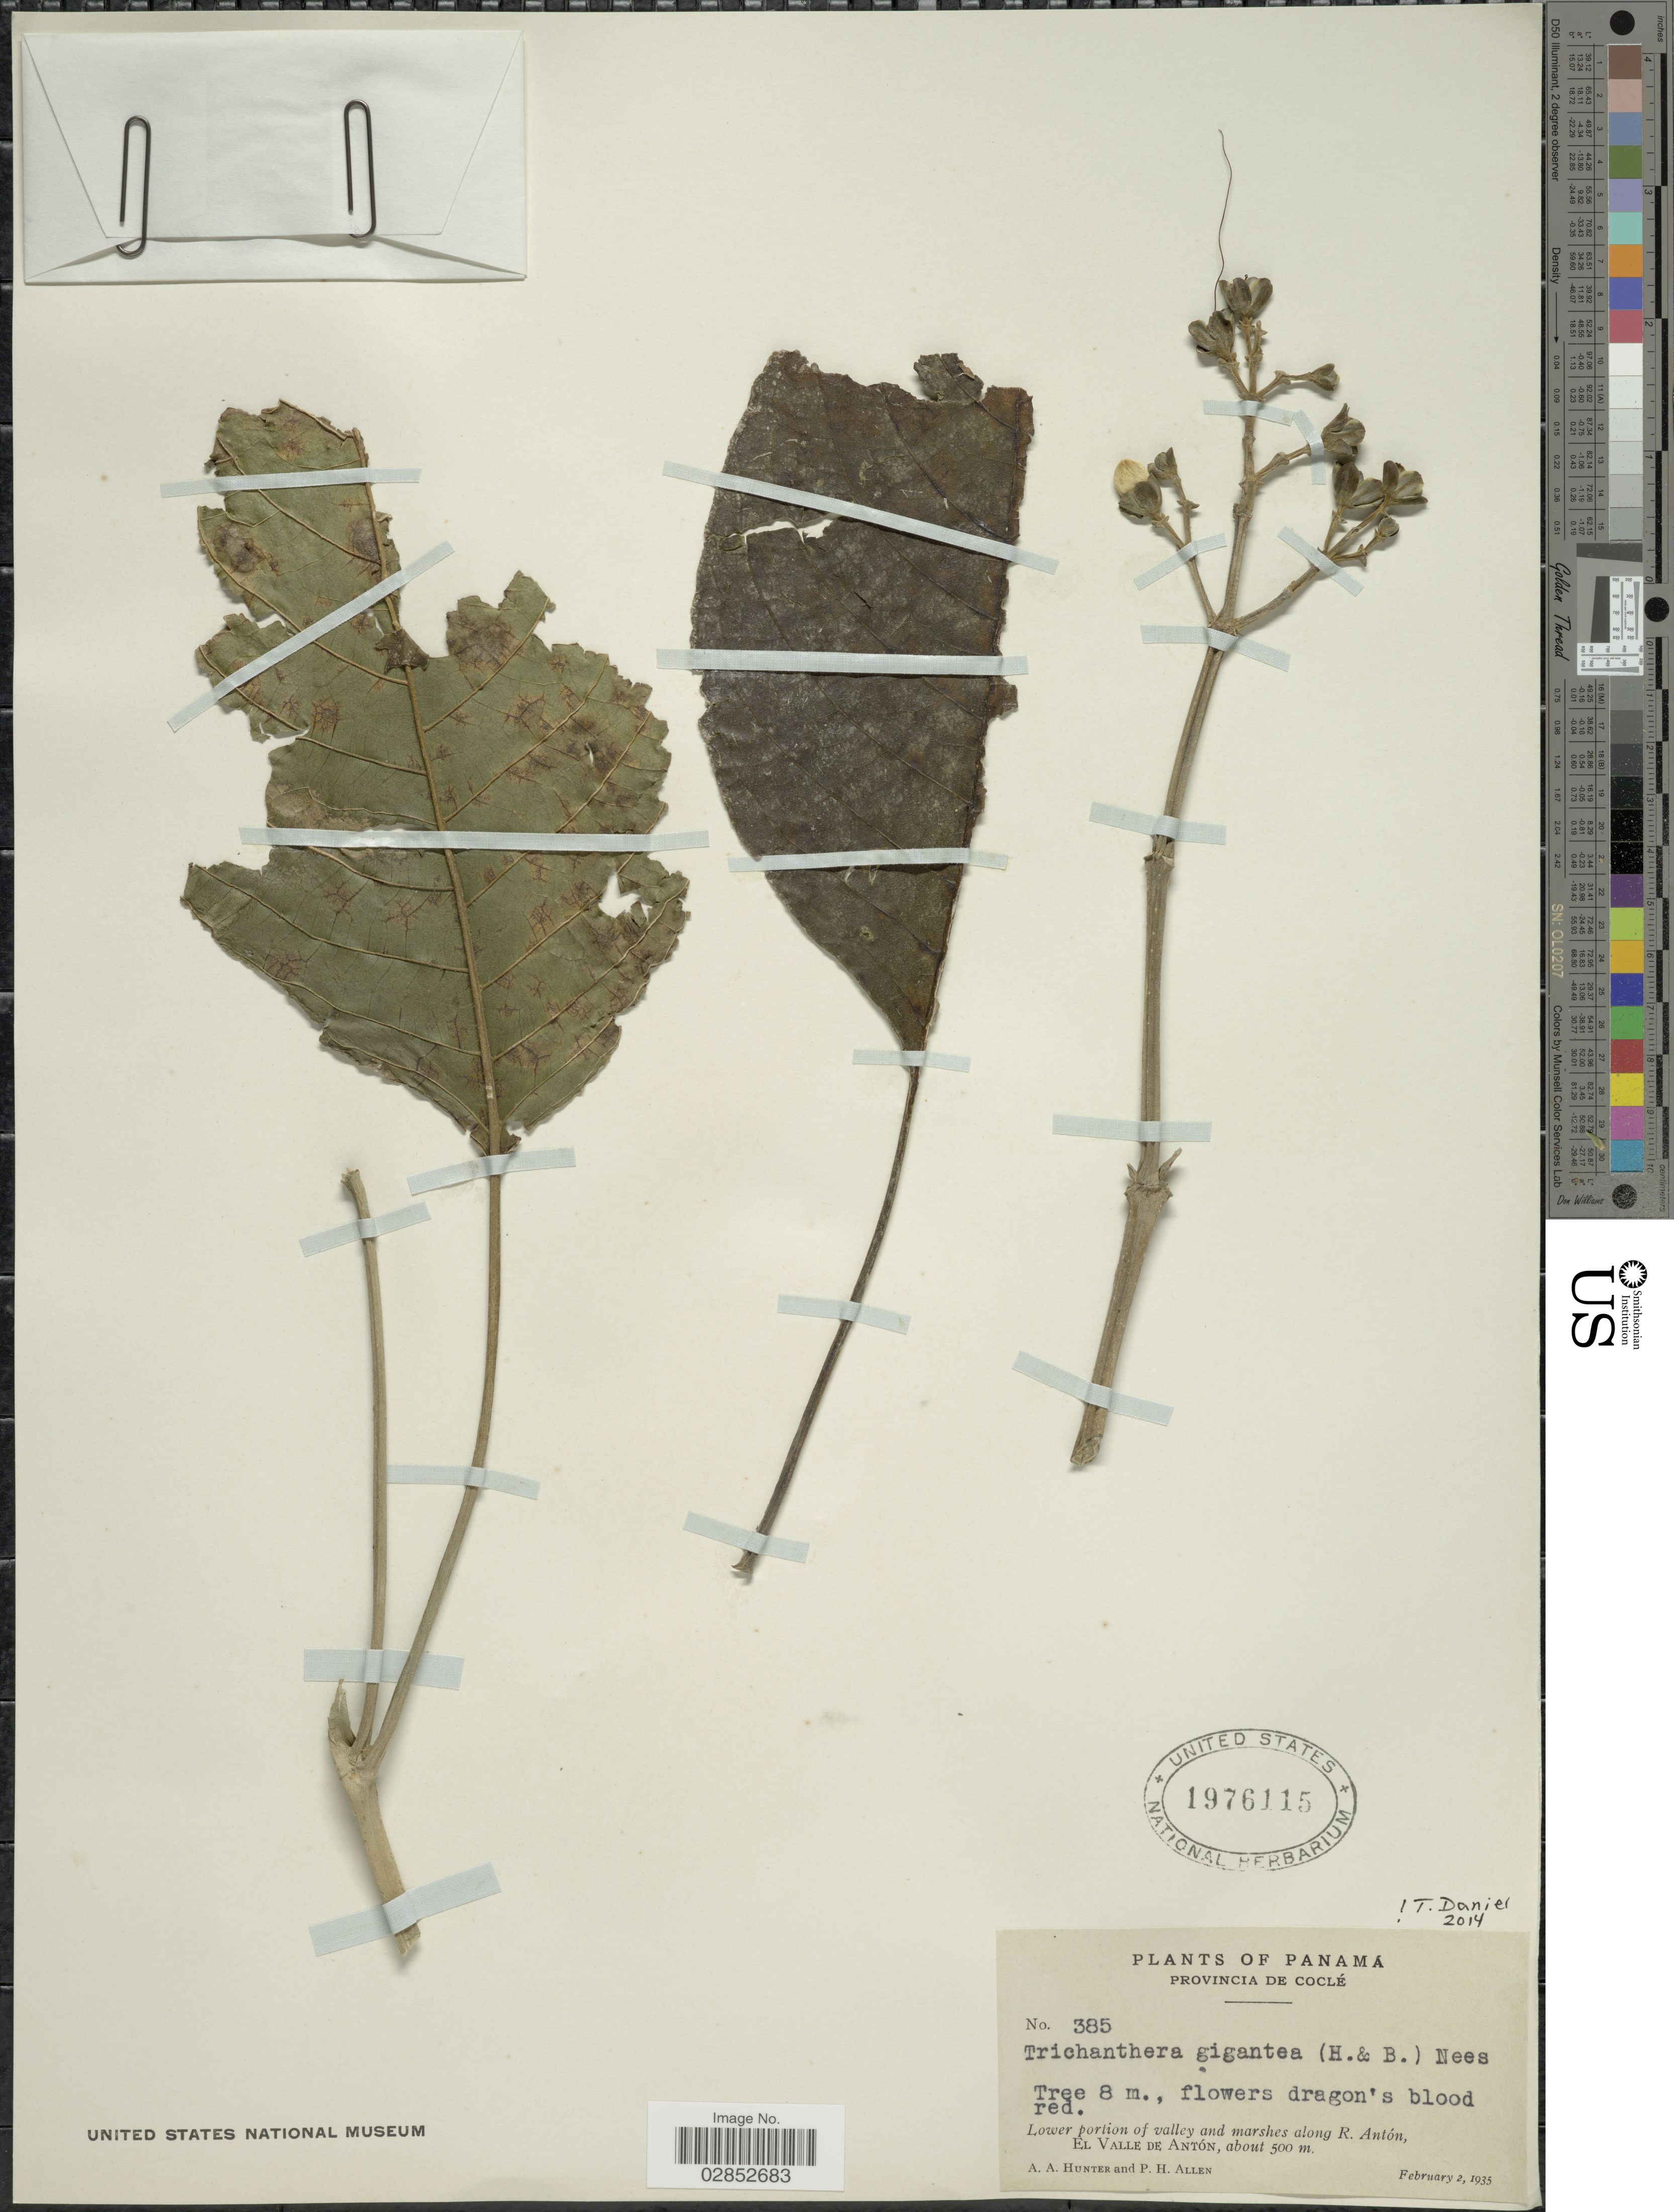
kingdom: Plantae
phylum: Tracheophyta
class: Magnoliopsida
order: Lamiales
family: Acanthaceae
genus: Trichanthera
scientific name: Trichanthera gigantea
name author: (Bonpl.) Nees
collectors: A. Hunter & P. H. Allen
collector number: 385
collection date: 1935-02-02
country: Panama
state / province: Coclé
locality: Lower portion of valley and marshes along R. Antón, El Valle de Antón.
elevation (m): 500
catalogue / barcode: US 1976115